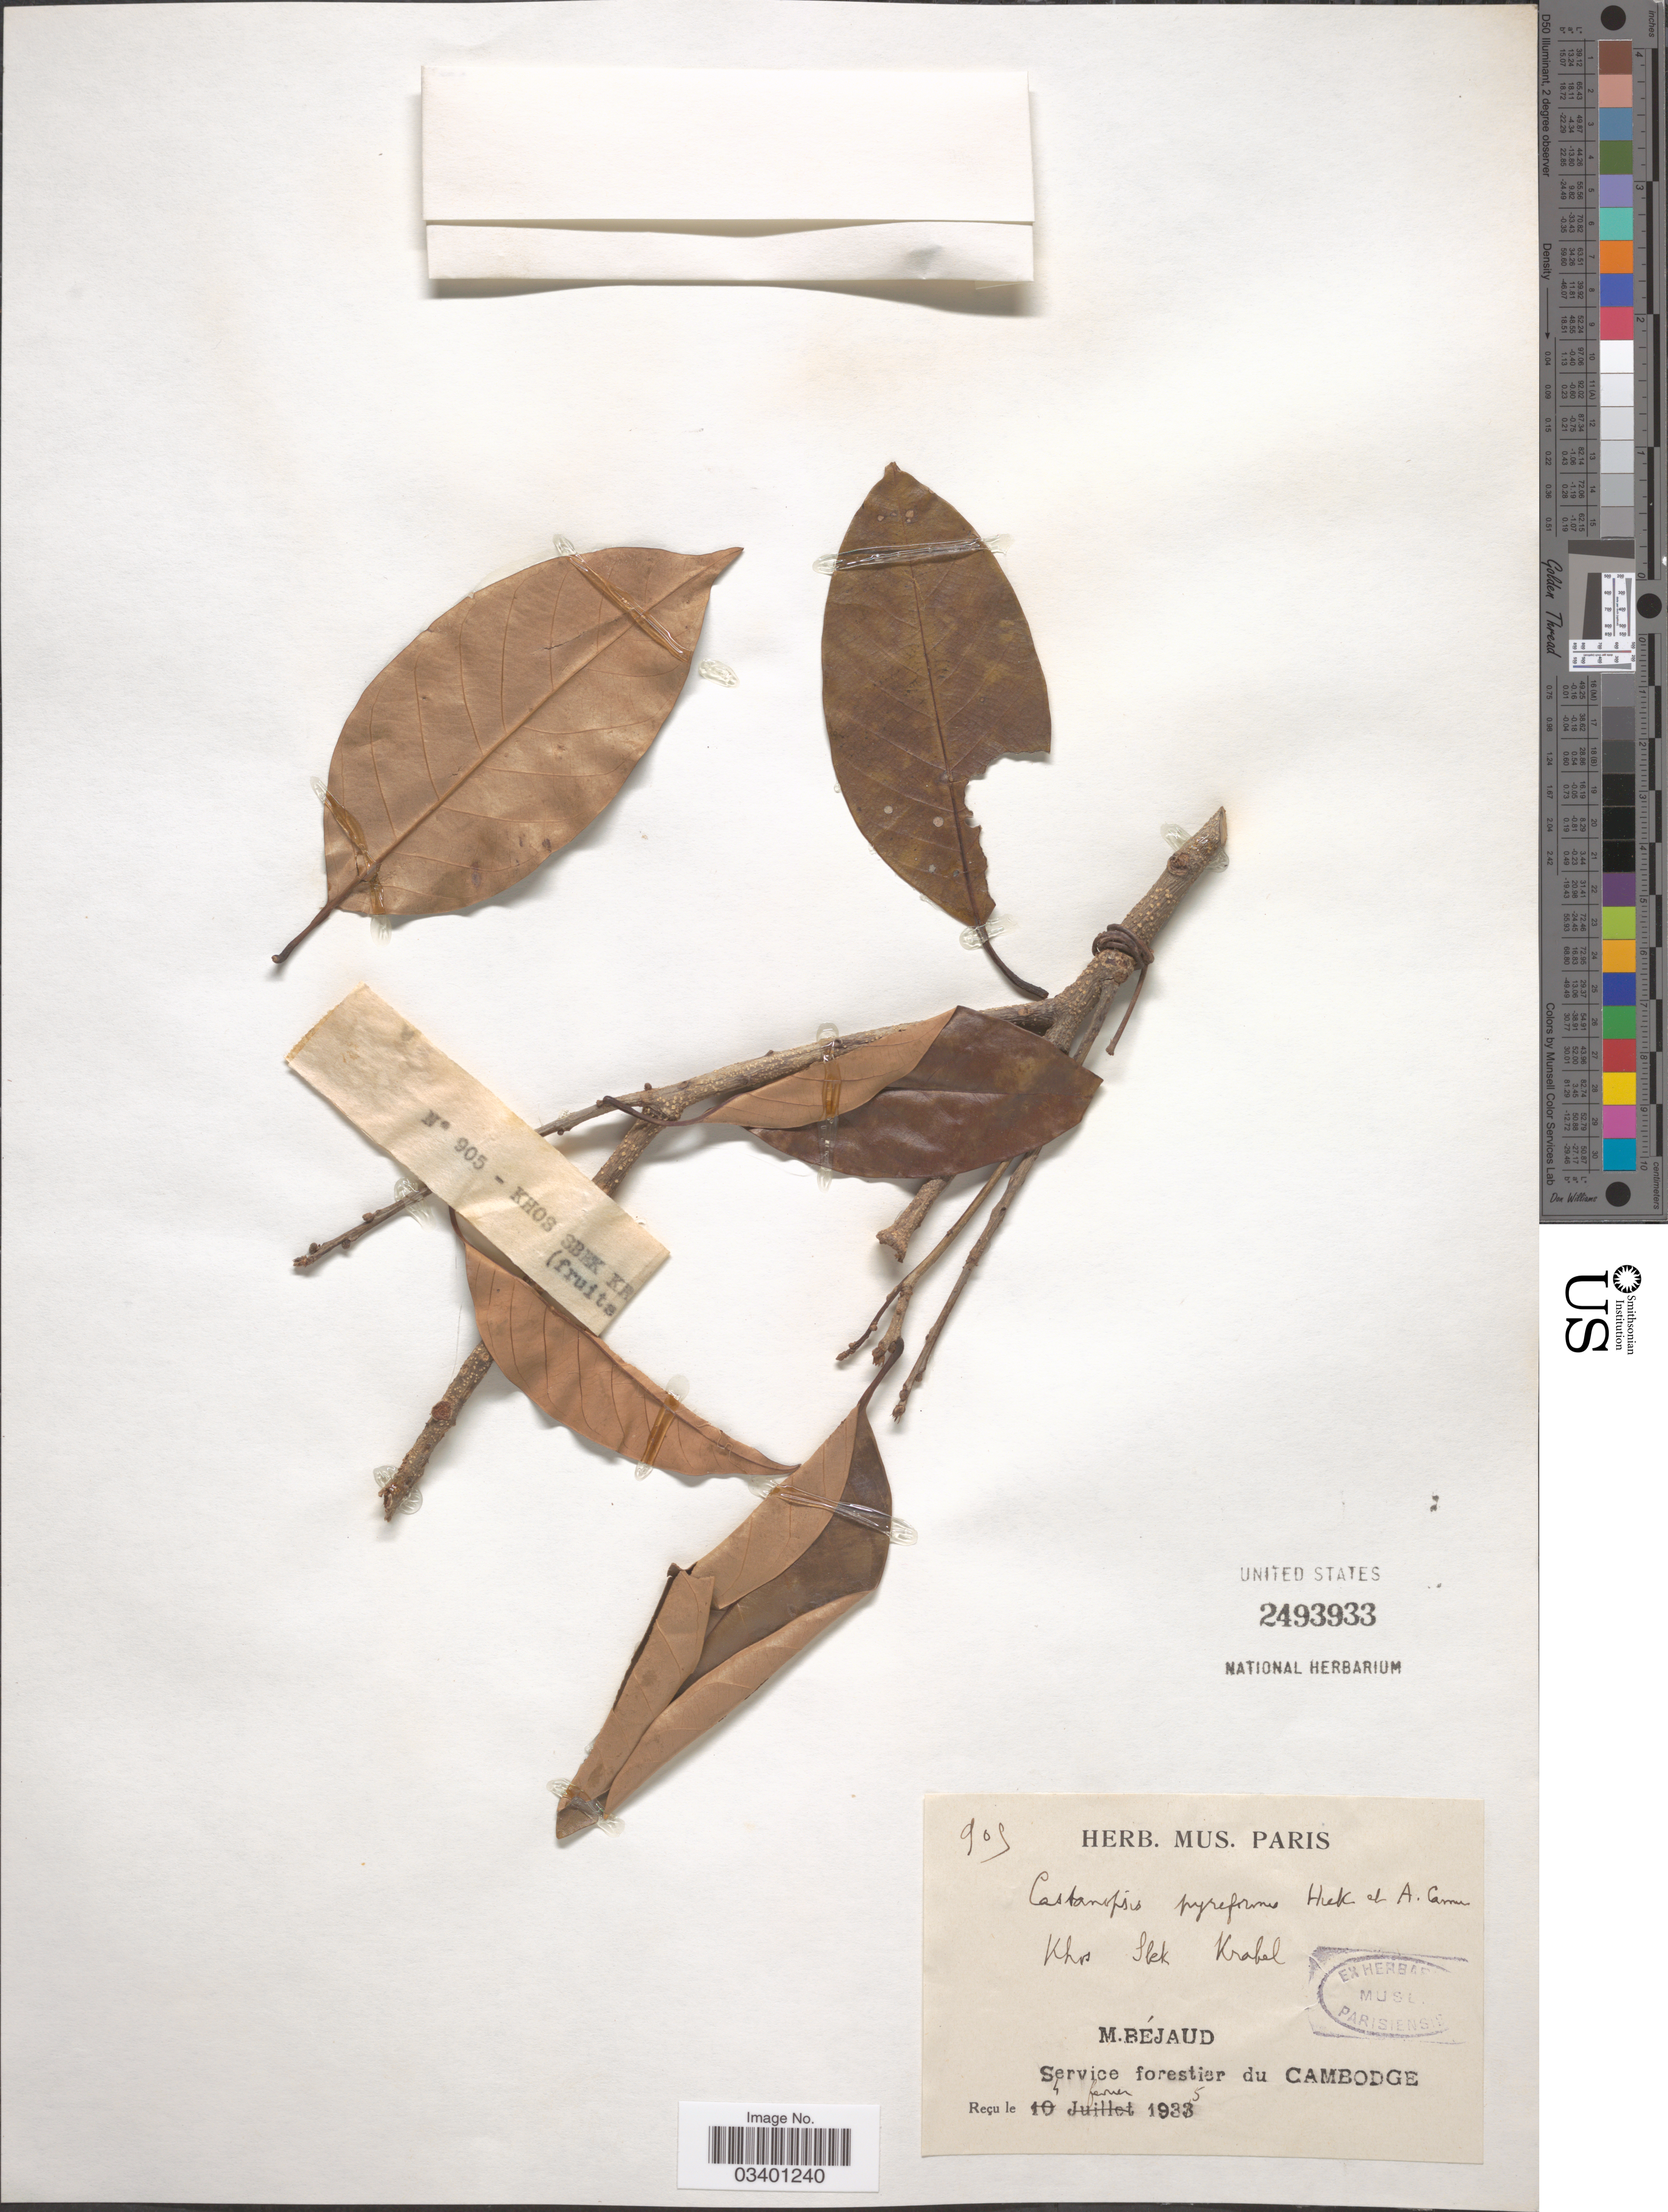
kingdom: Plantae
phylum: Tracheophyta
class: Magnoliopsida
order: Fagales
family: Fagaceae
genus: Castanopsis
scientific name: Castanopsis piriformis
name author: Hickel & A. Camus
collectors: M. Bejaud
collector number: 905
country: Cambodia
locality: Khos Slek Krabel. [interpreted]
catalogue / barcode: US 2493933